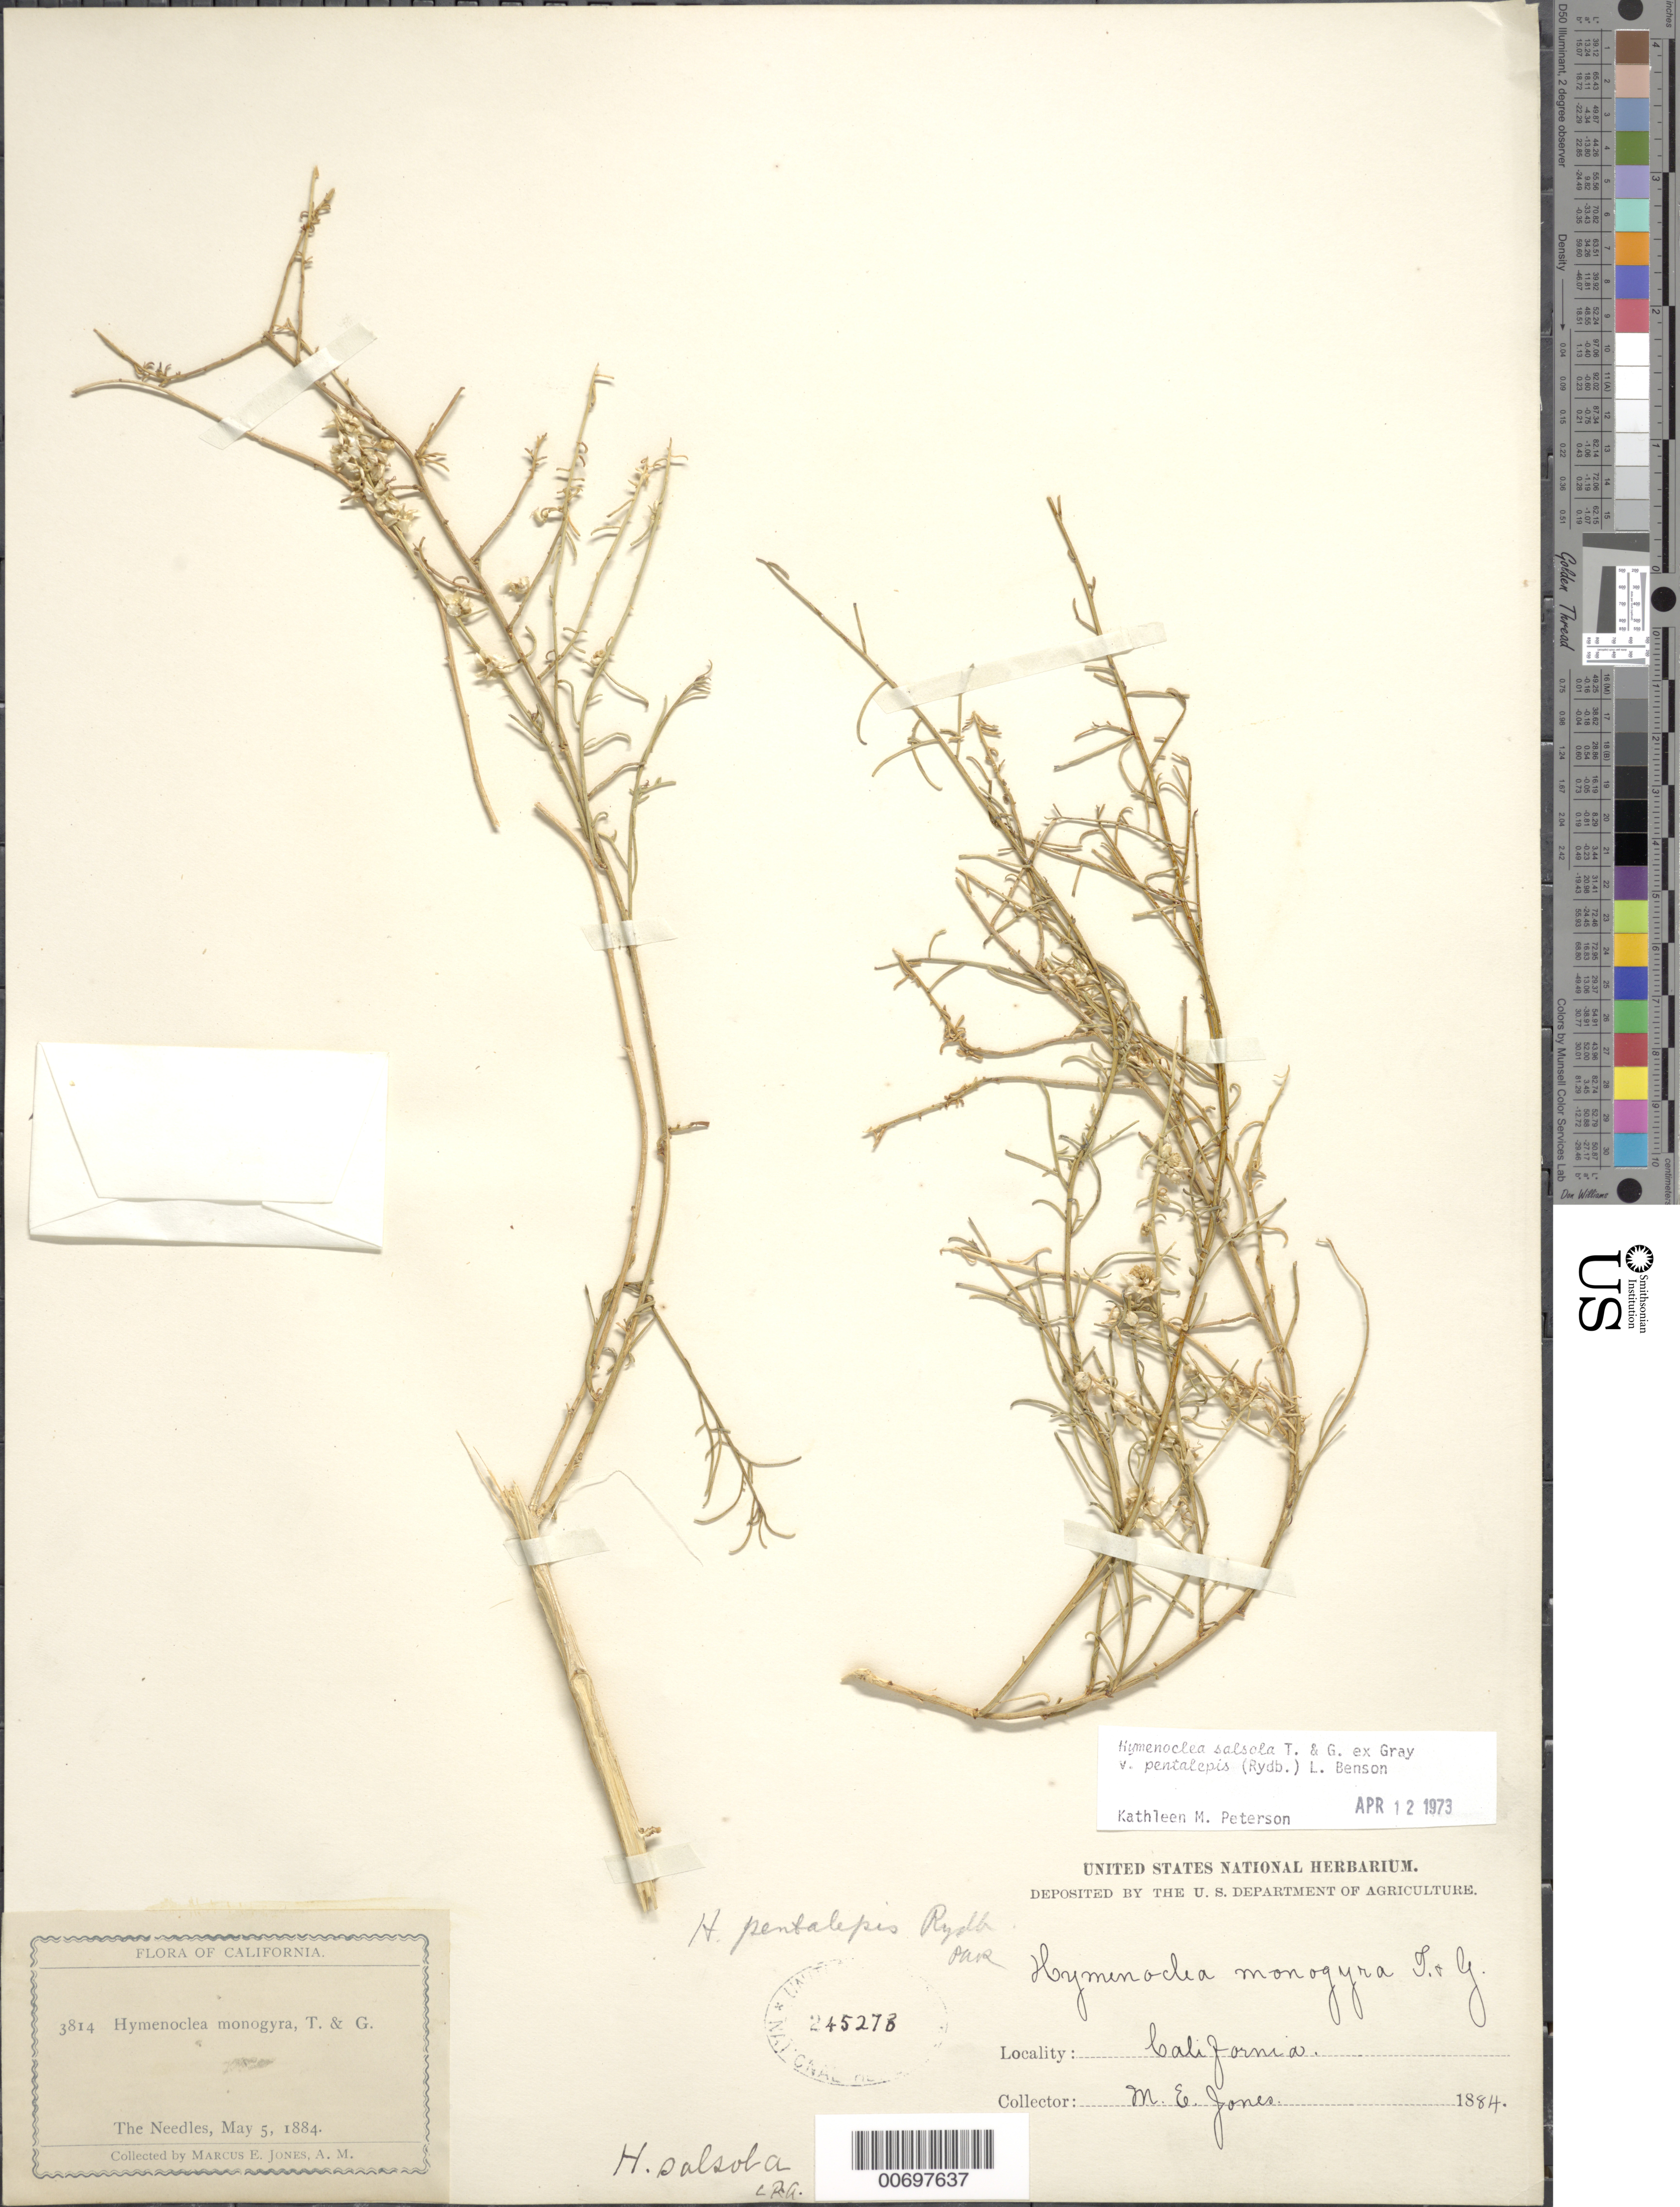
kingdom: Plantae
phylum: Tracheophyta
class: Magnoliopsida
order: Asterales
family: Asteraceae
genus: Hymenoclea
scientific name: Hymenoclea salsola var. pentalepis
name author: (Rydb.) L.D. Benson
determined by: Peterson, Kathy M.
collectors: M. E. Jones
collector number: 3814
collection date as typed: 05 May 1884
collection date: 1884-05-05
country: United States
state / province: California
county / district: San Bernardino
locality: The Needles.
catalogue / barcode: US 245278